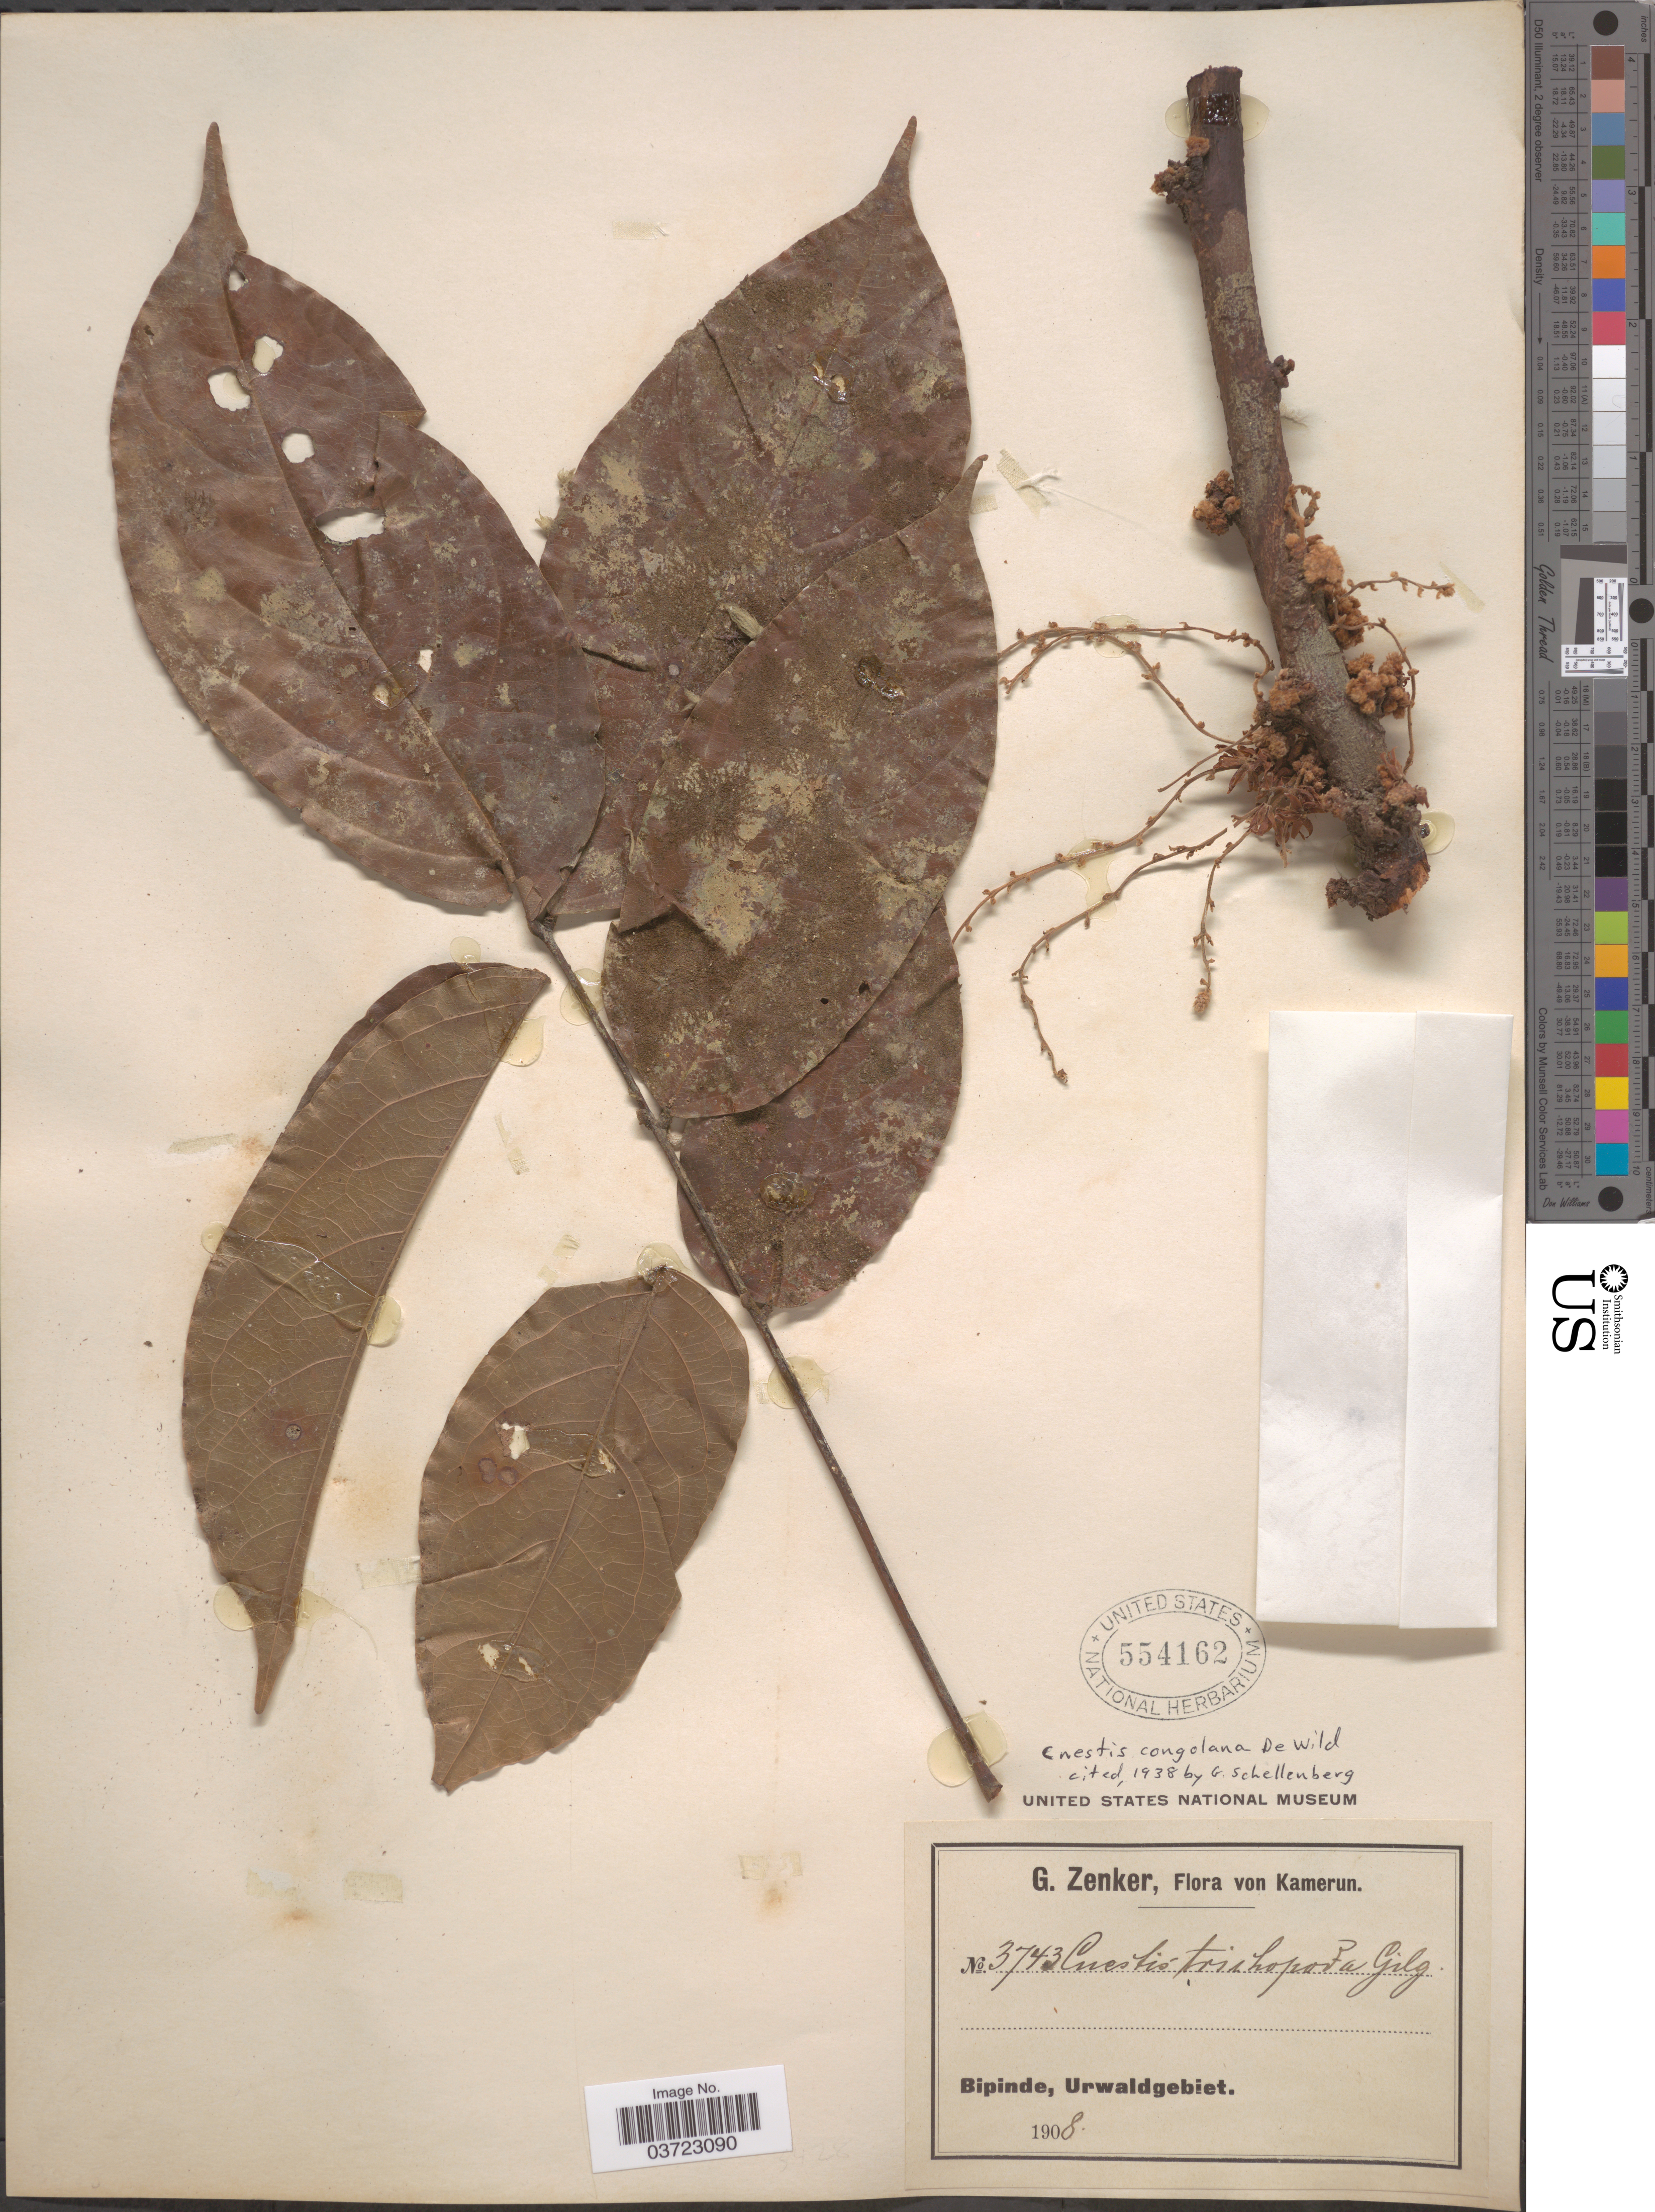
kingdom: Plantae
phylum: Tracheophyta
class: Magnoliopsida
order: Oxalidales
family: Connaraceae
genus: Cnestis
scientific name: Cnestis corniculata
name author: Lam.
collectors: G. A. Zenker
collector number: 3743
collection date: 1908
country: Cameroon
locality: Kamerun. Bipinde, Urwaldgebiet.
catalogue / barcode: US 554162